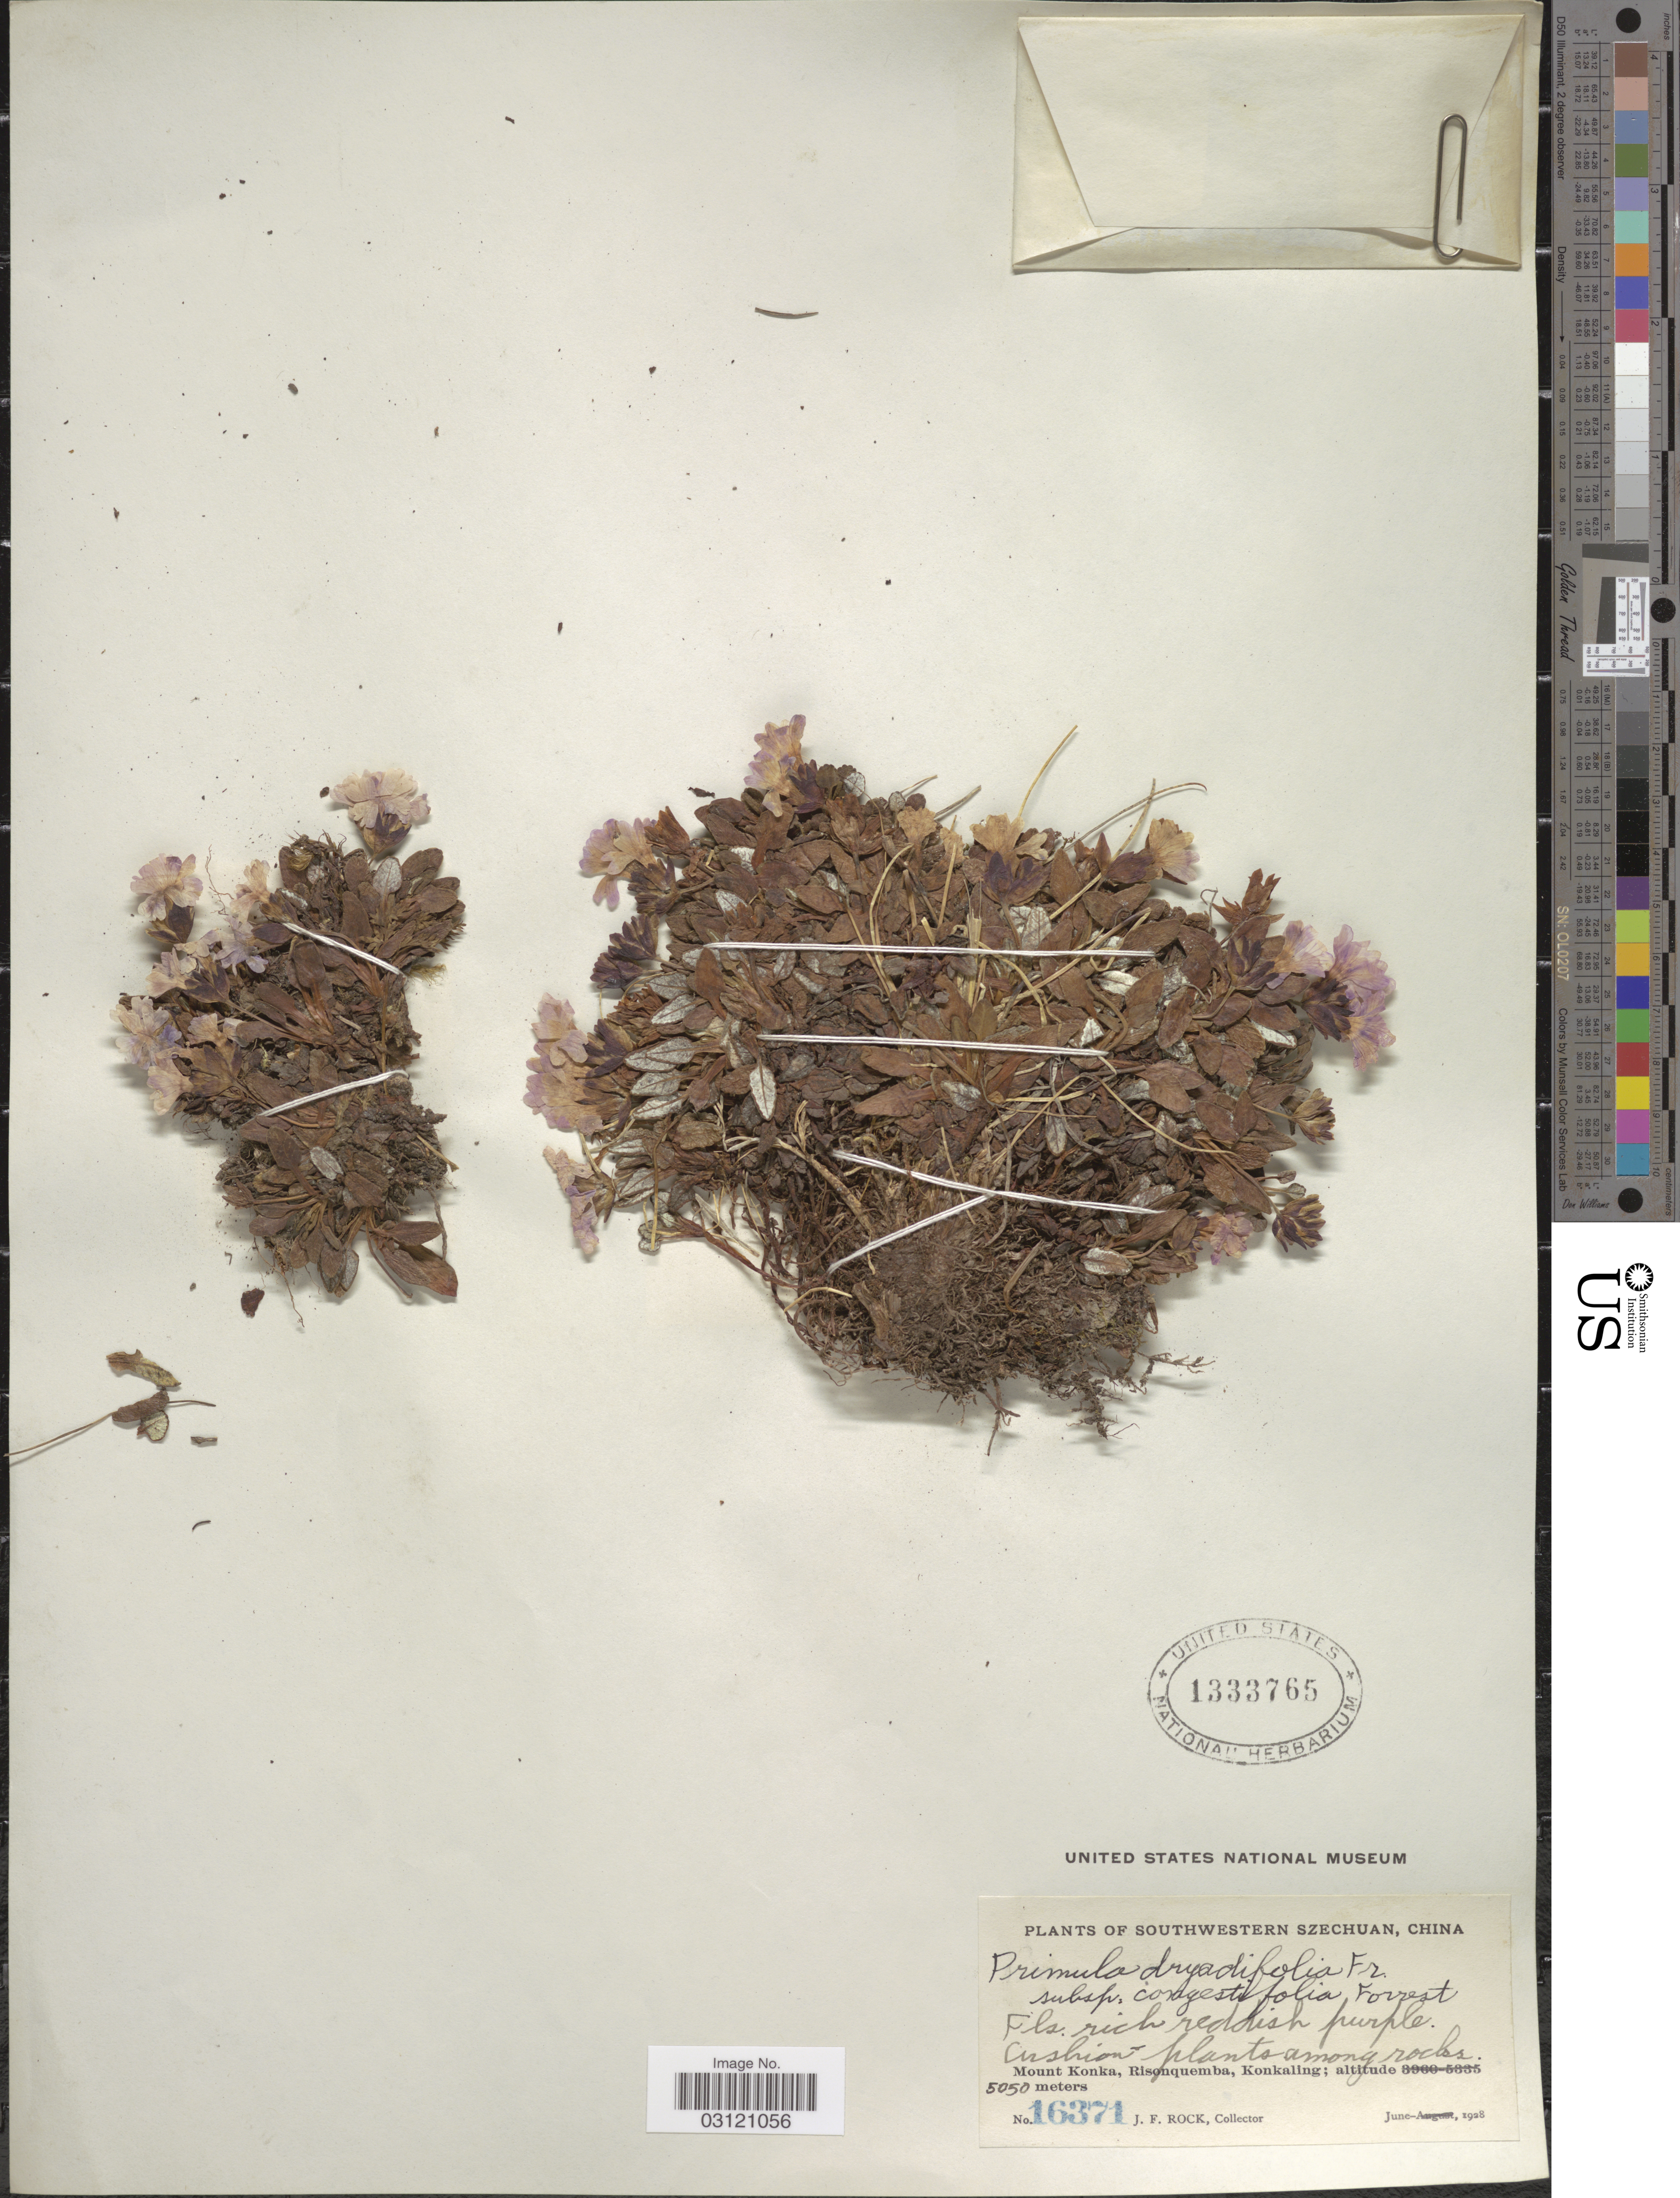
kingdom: Plantae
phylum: Tracheophyta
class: Magnoliopsida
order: Ericales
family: Primulaceae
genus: Primula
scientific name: Primula dryadifolia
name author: Franch.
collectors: J. Rock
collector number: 16371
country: China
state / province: Sichuan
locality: Southwestern Szechuan. Mount Konka, Risonquemba, Konkaling.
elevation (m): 5050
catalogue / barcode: US 1333765